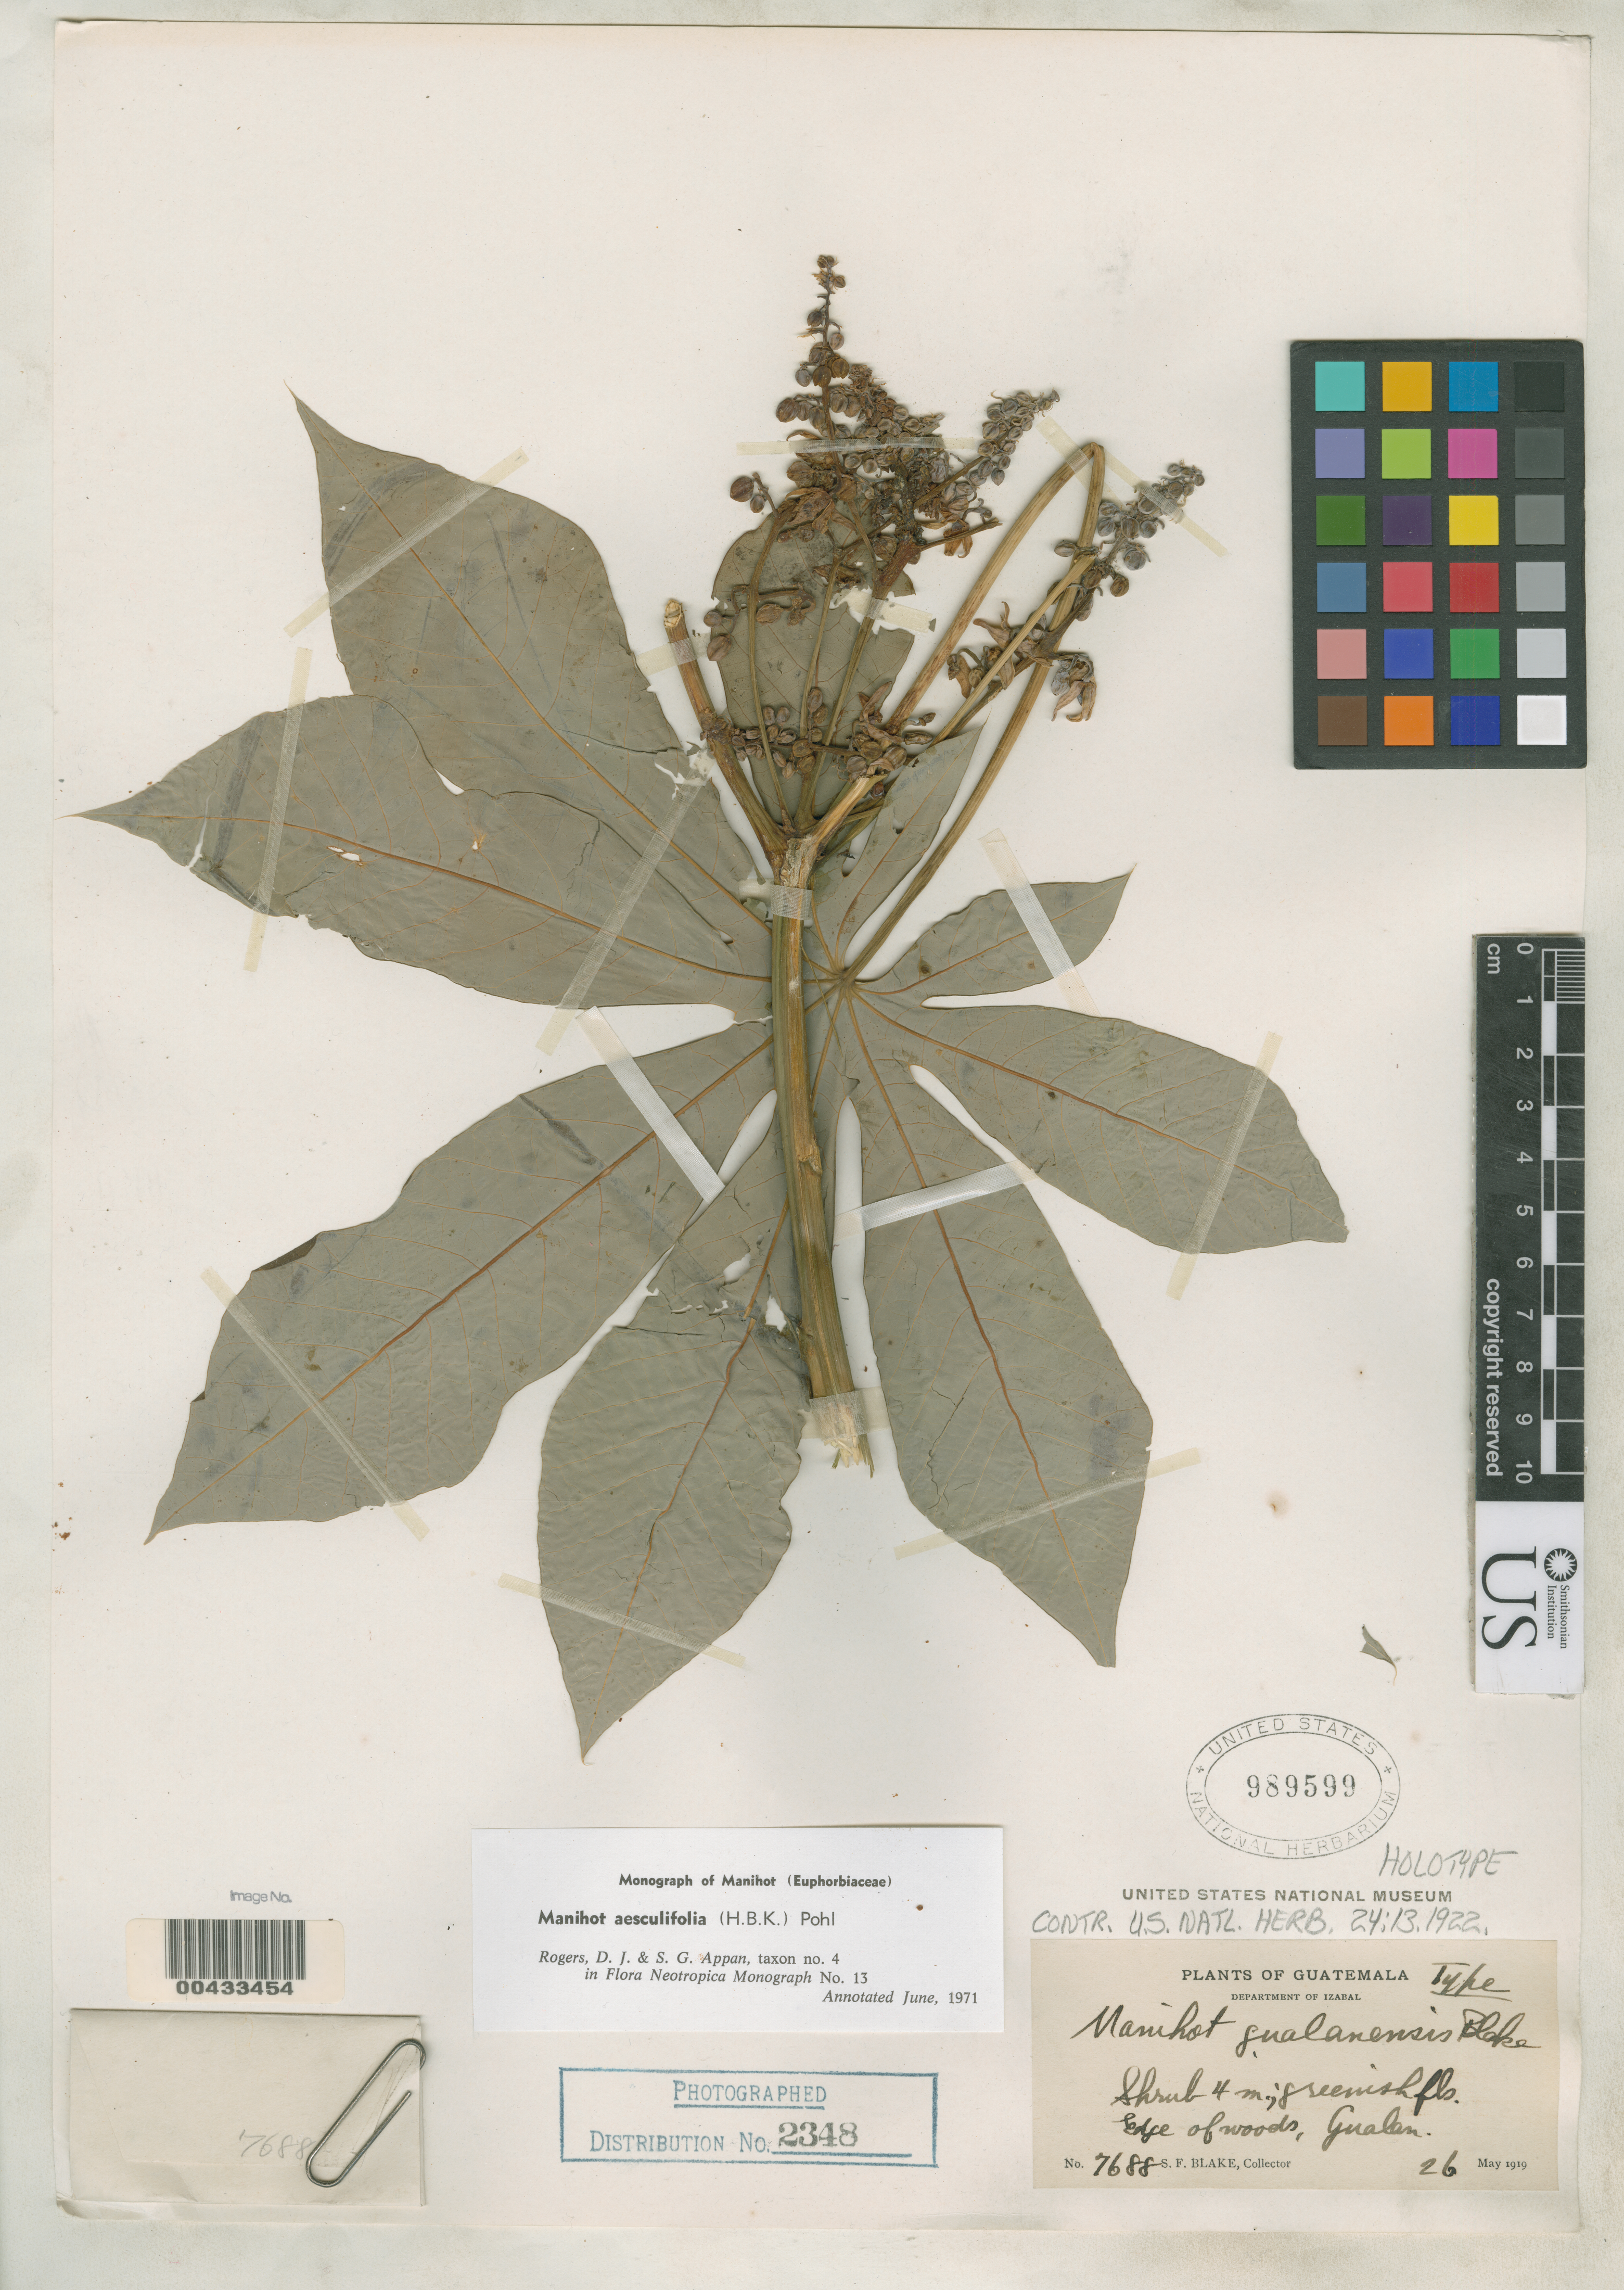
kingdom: Plantae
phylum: Tracheophyta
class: Magnoliopsida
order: Malpighiales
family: Euphorbiaceae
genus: Manihot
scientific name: Manihot gualanensis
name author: S.F. Blake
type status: Holotype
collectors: S. Blake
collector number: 7688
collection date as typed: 26 May 1919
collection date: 1919-05-26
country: Guatemala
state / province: Zacapa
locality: Gualan.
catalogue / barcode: US 989599